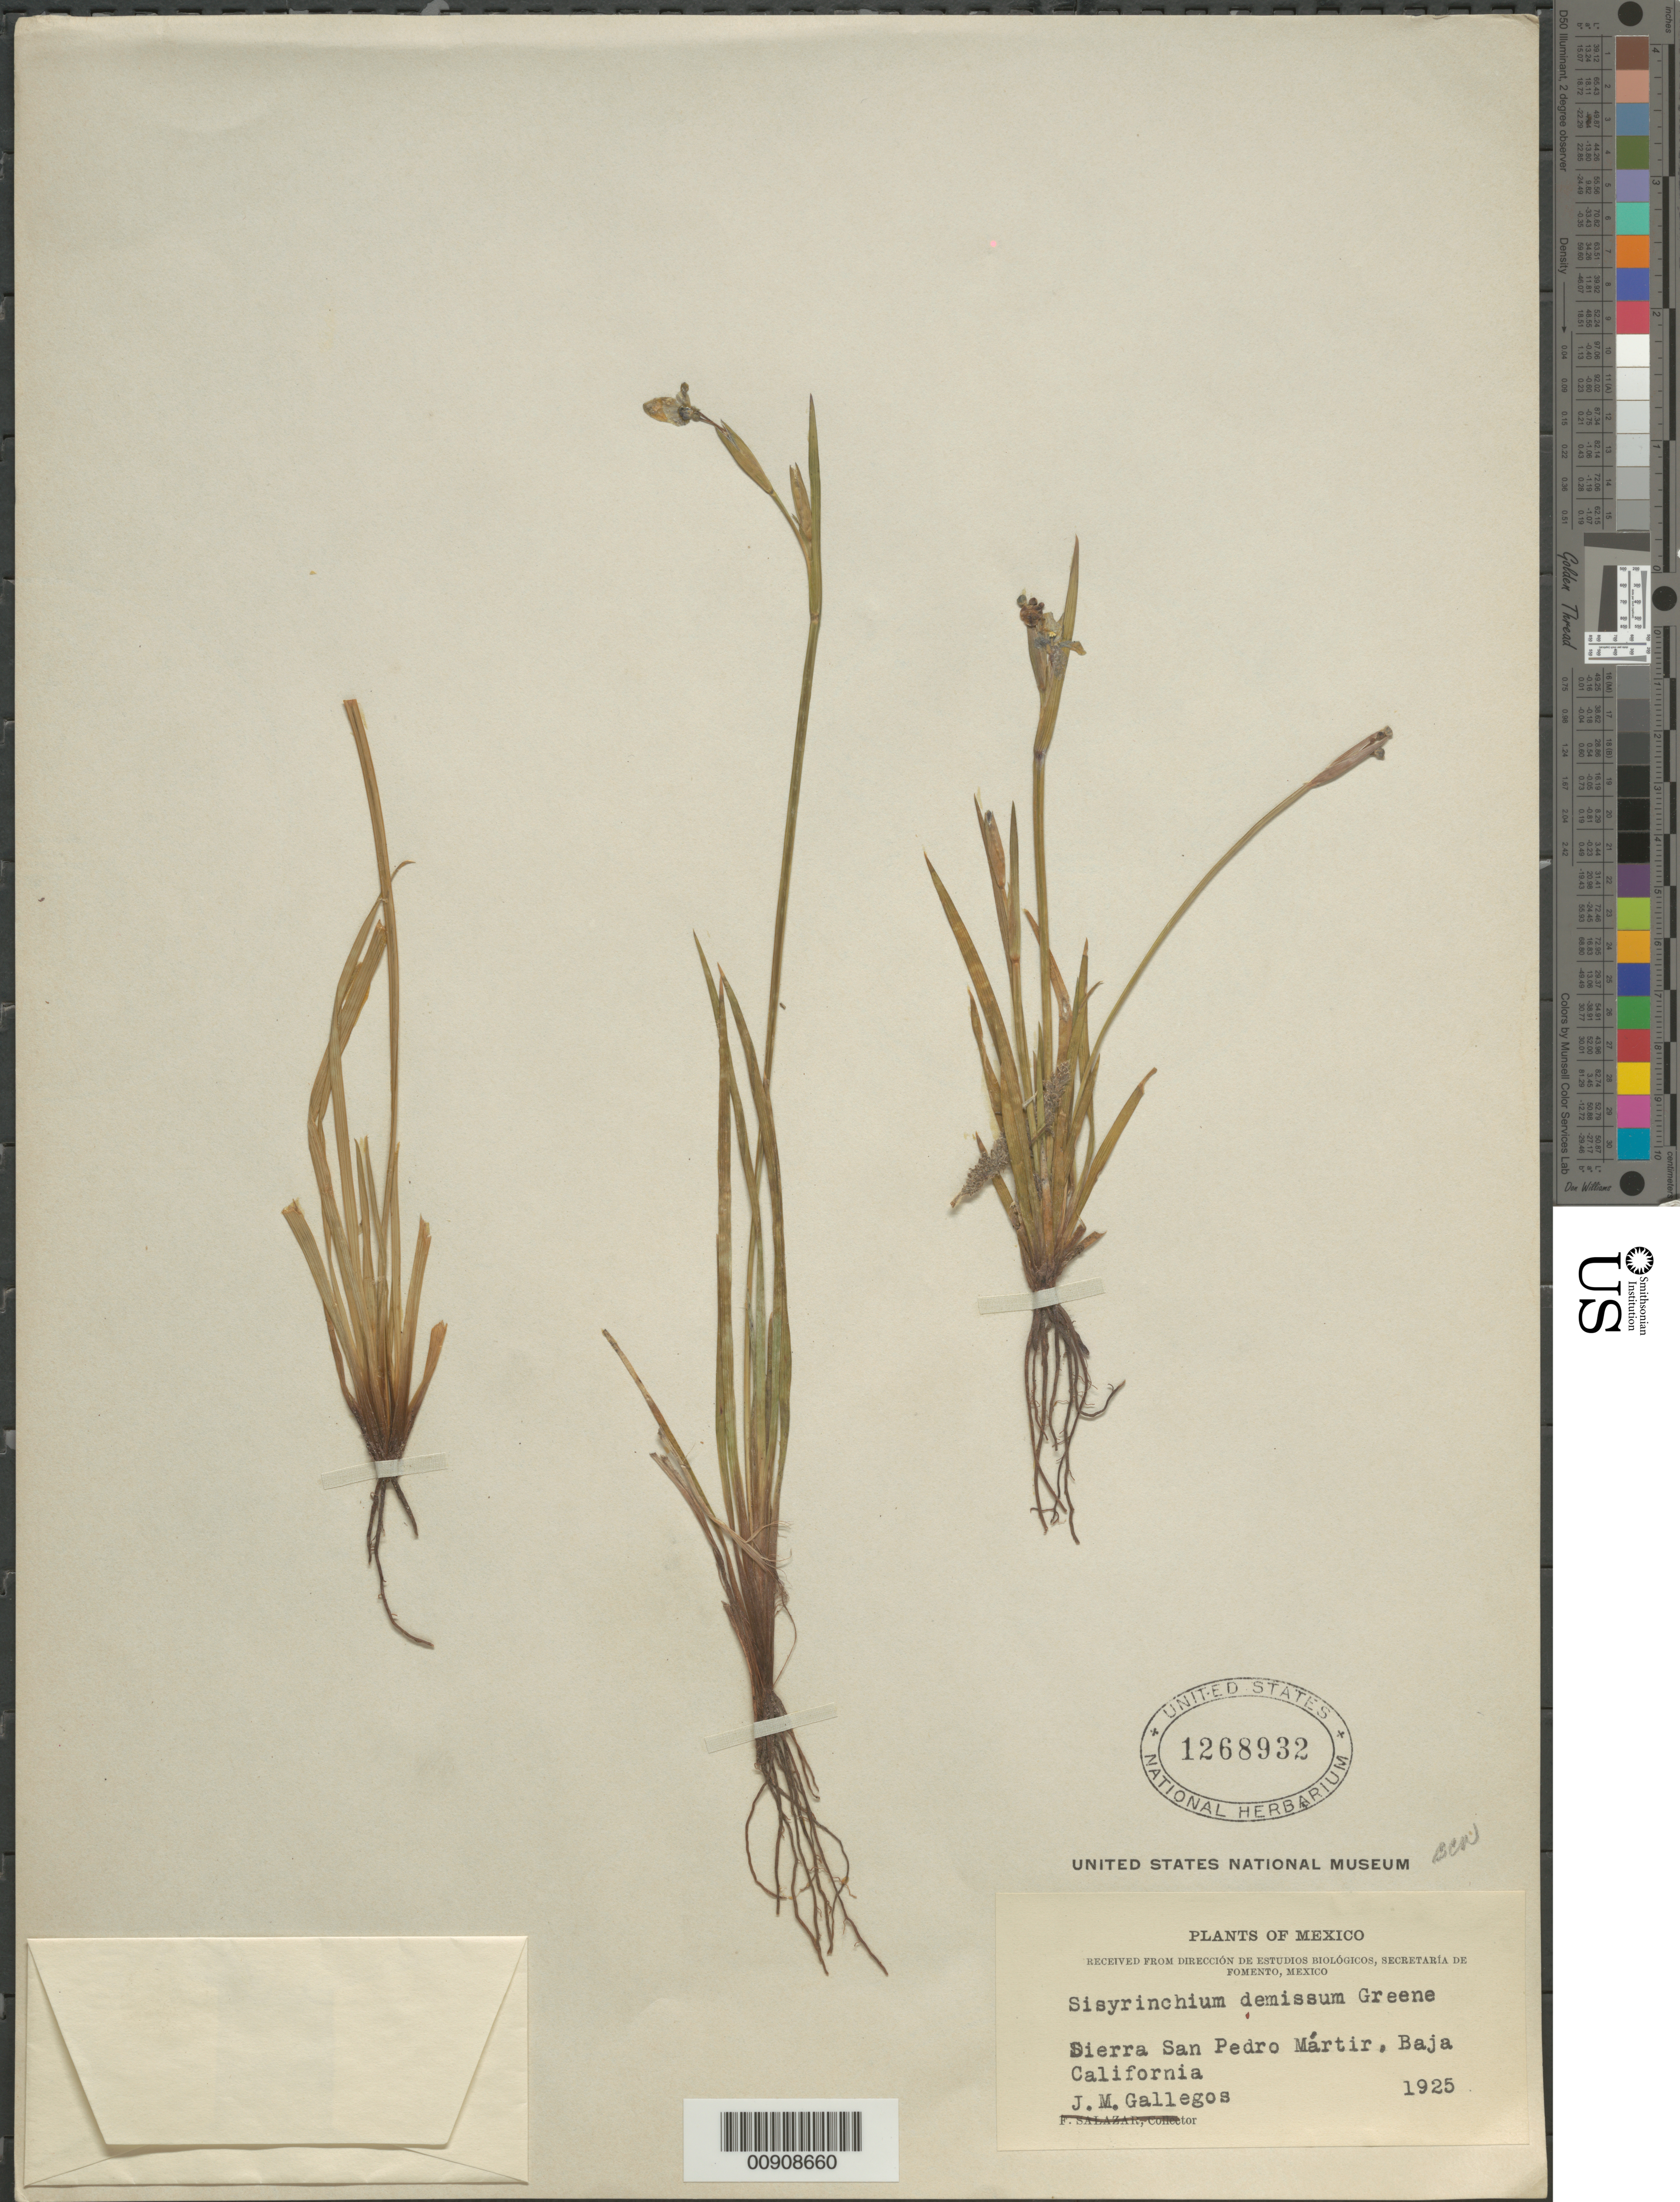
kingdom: Plantae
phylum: Tracheophyta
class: Liliopsida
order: Asparagales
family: Iridaceae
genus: Sisyrinchium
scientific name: Sisyrinchium demissum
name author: Greene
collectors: J. Gallegos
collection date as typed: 1925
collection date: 1925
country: Mexico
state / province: Baja California Norte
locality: Sierra San Pedro Mártir, Baja California.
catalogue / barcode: US 1268932